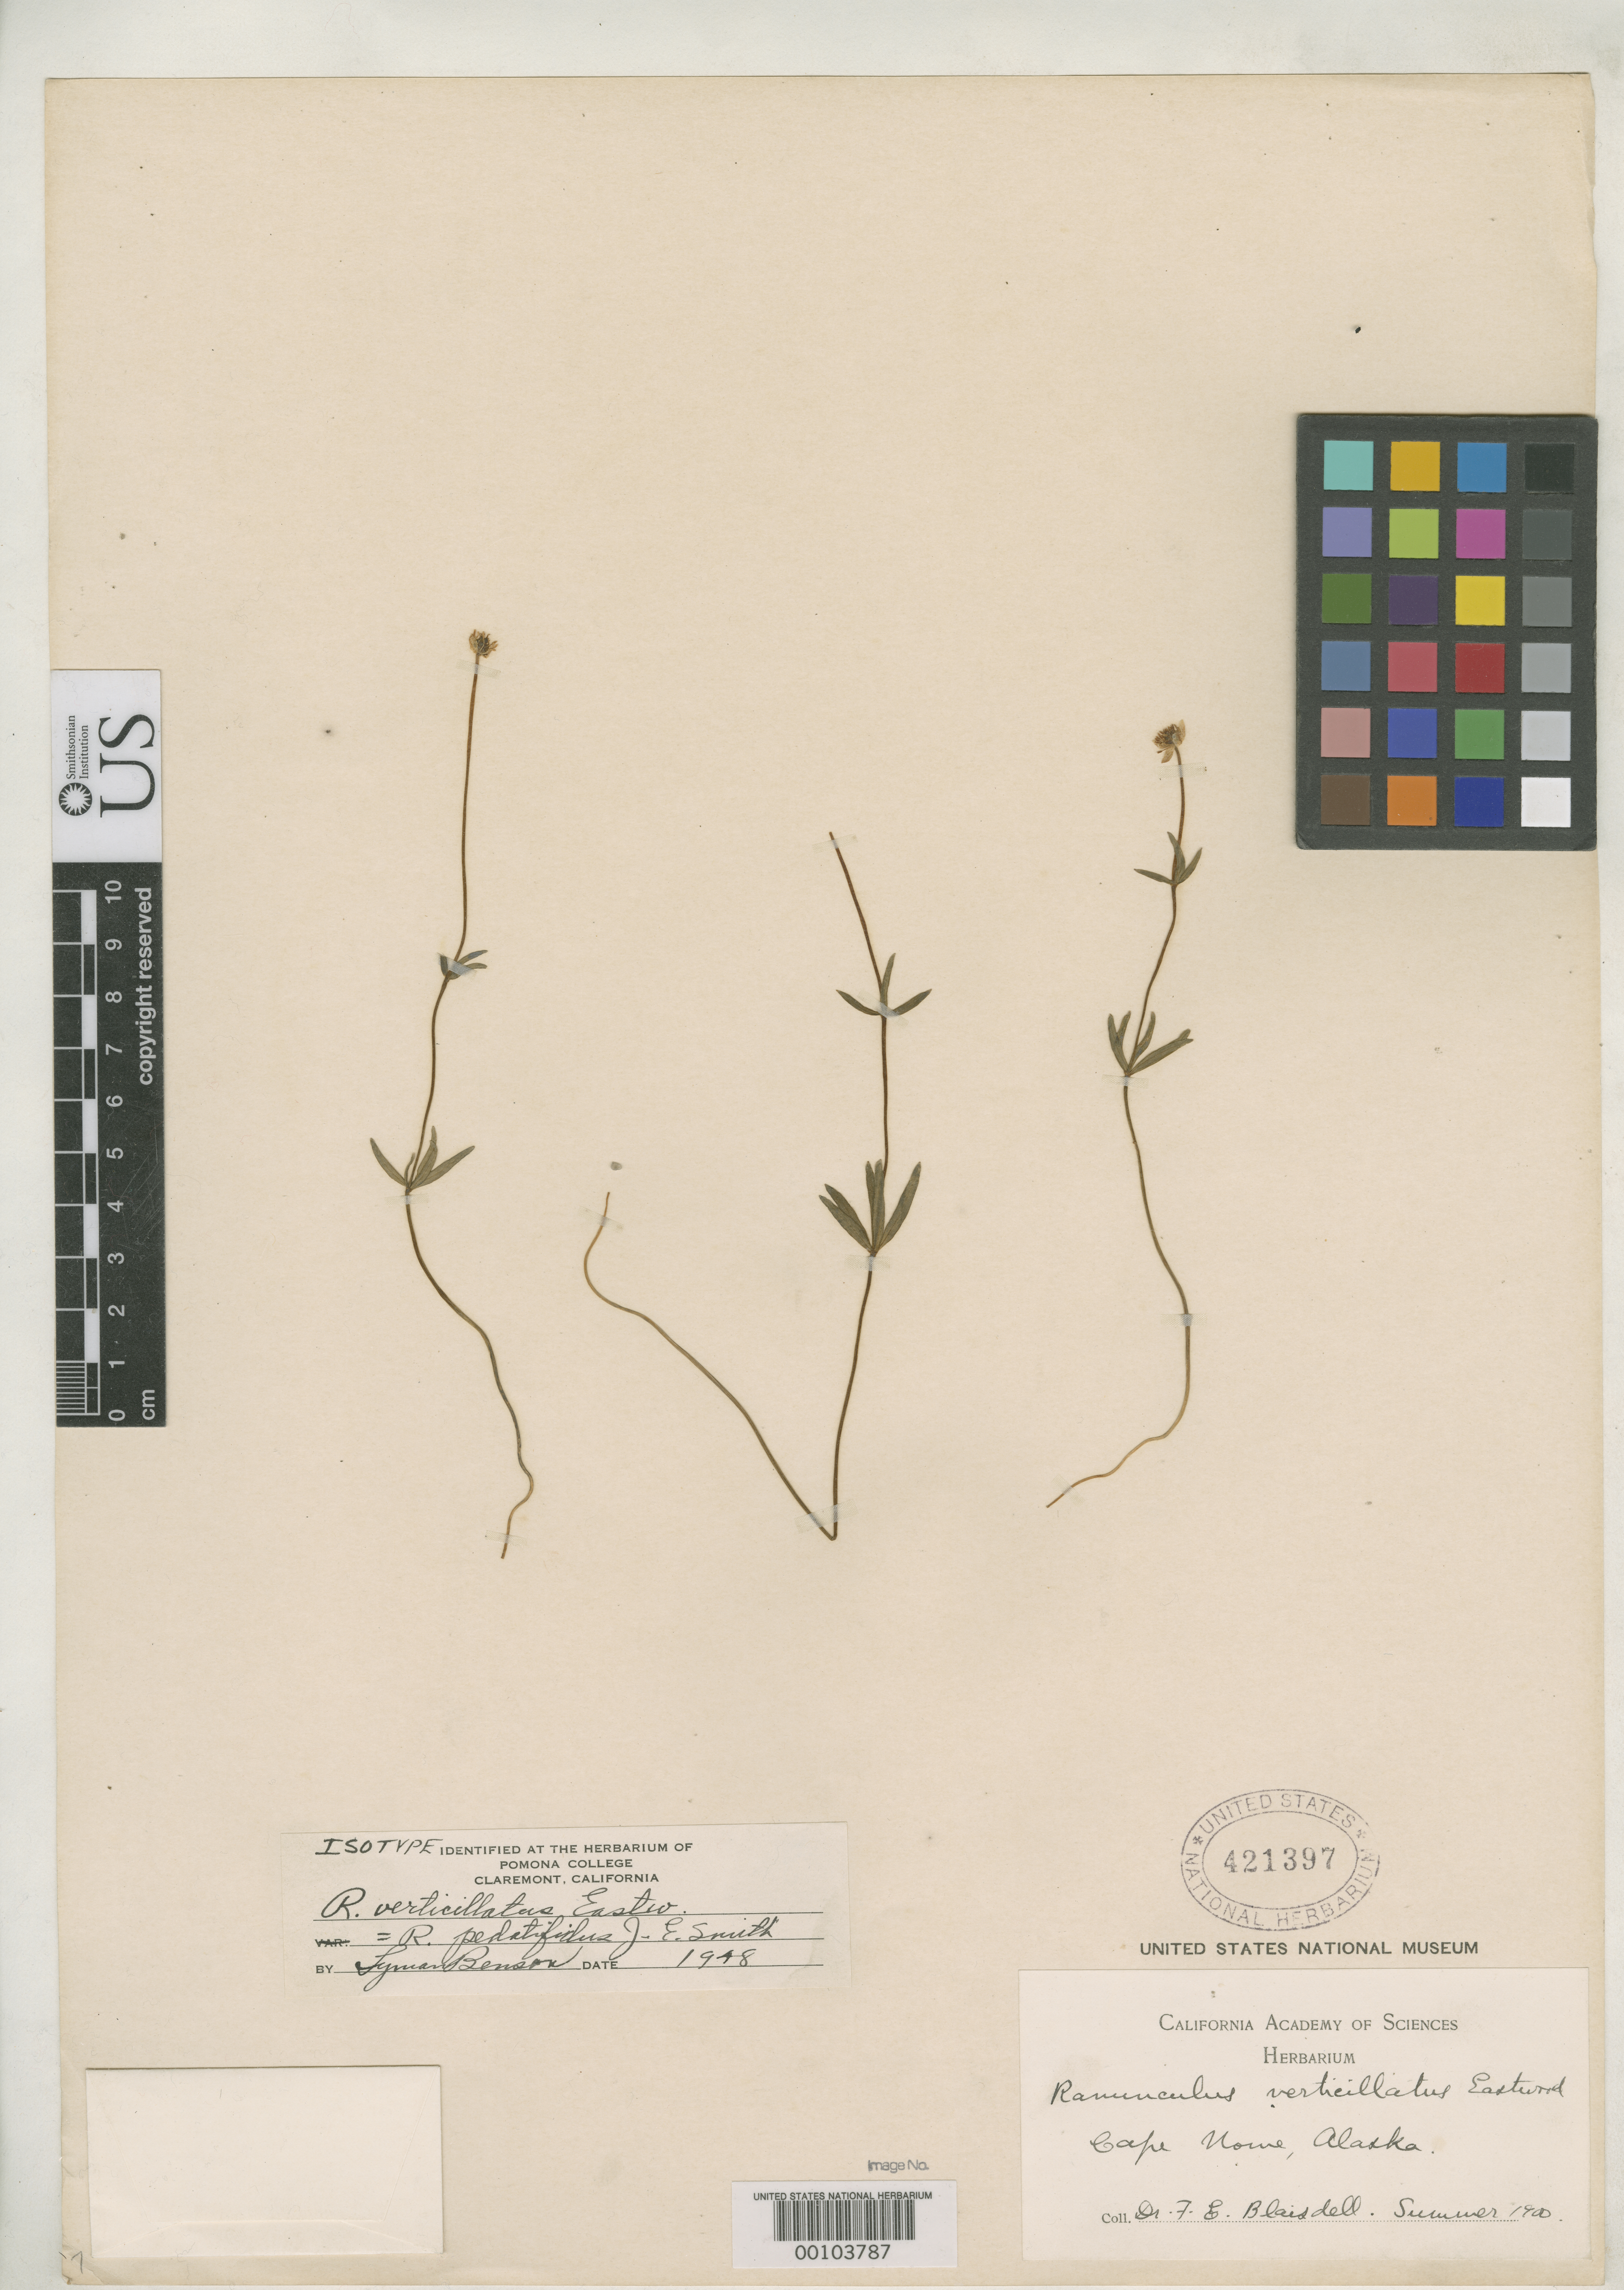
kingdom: Plantae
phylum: Tracheophyta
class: Magnoliopsida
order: Ranunculales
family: Ranunculaceae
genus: Ranunculus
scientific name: Ranunculus verticillatus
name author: Eastw.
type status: Isotype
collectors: F. Blaisdell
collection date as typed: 1900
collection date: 1900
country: United States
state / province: Alaska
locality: Cape Nome.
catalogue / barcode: US 421397